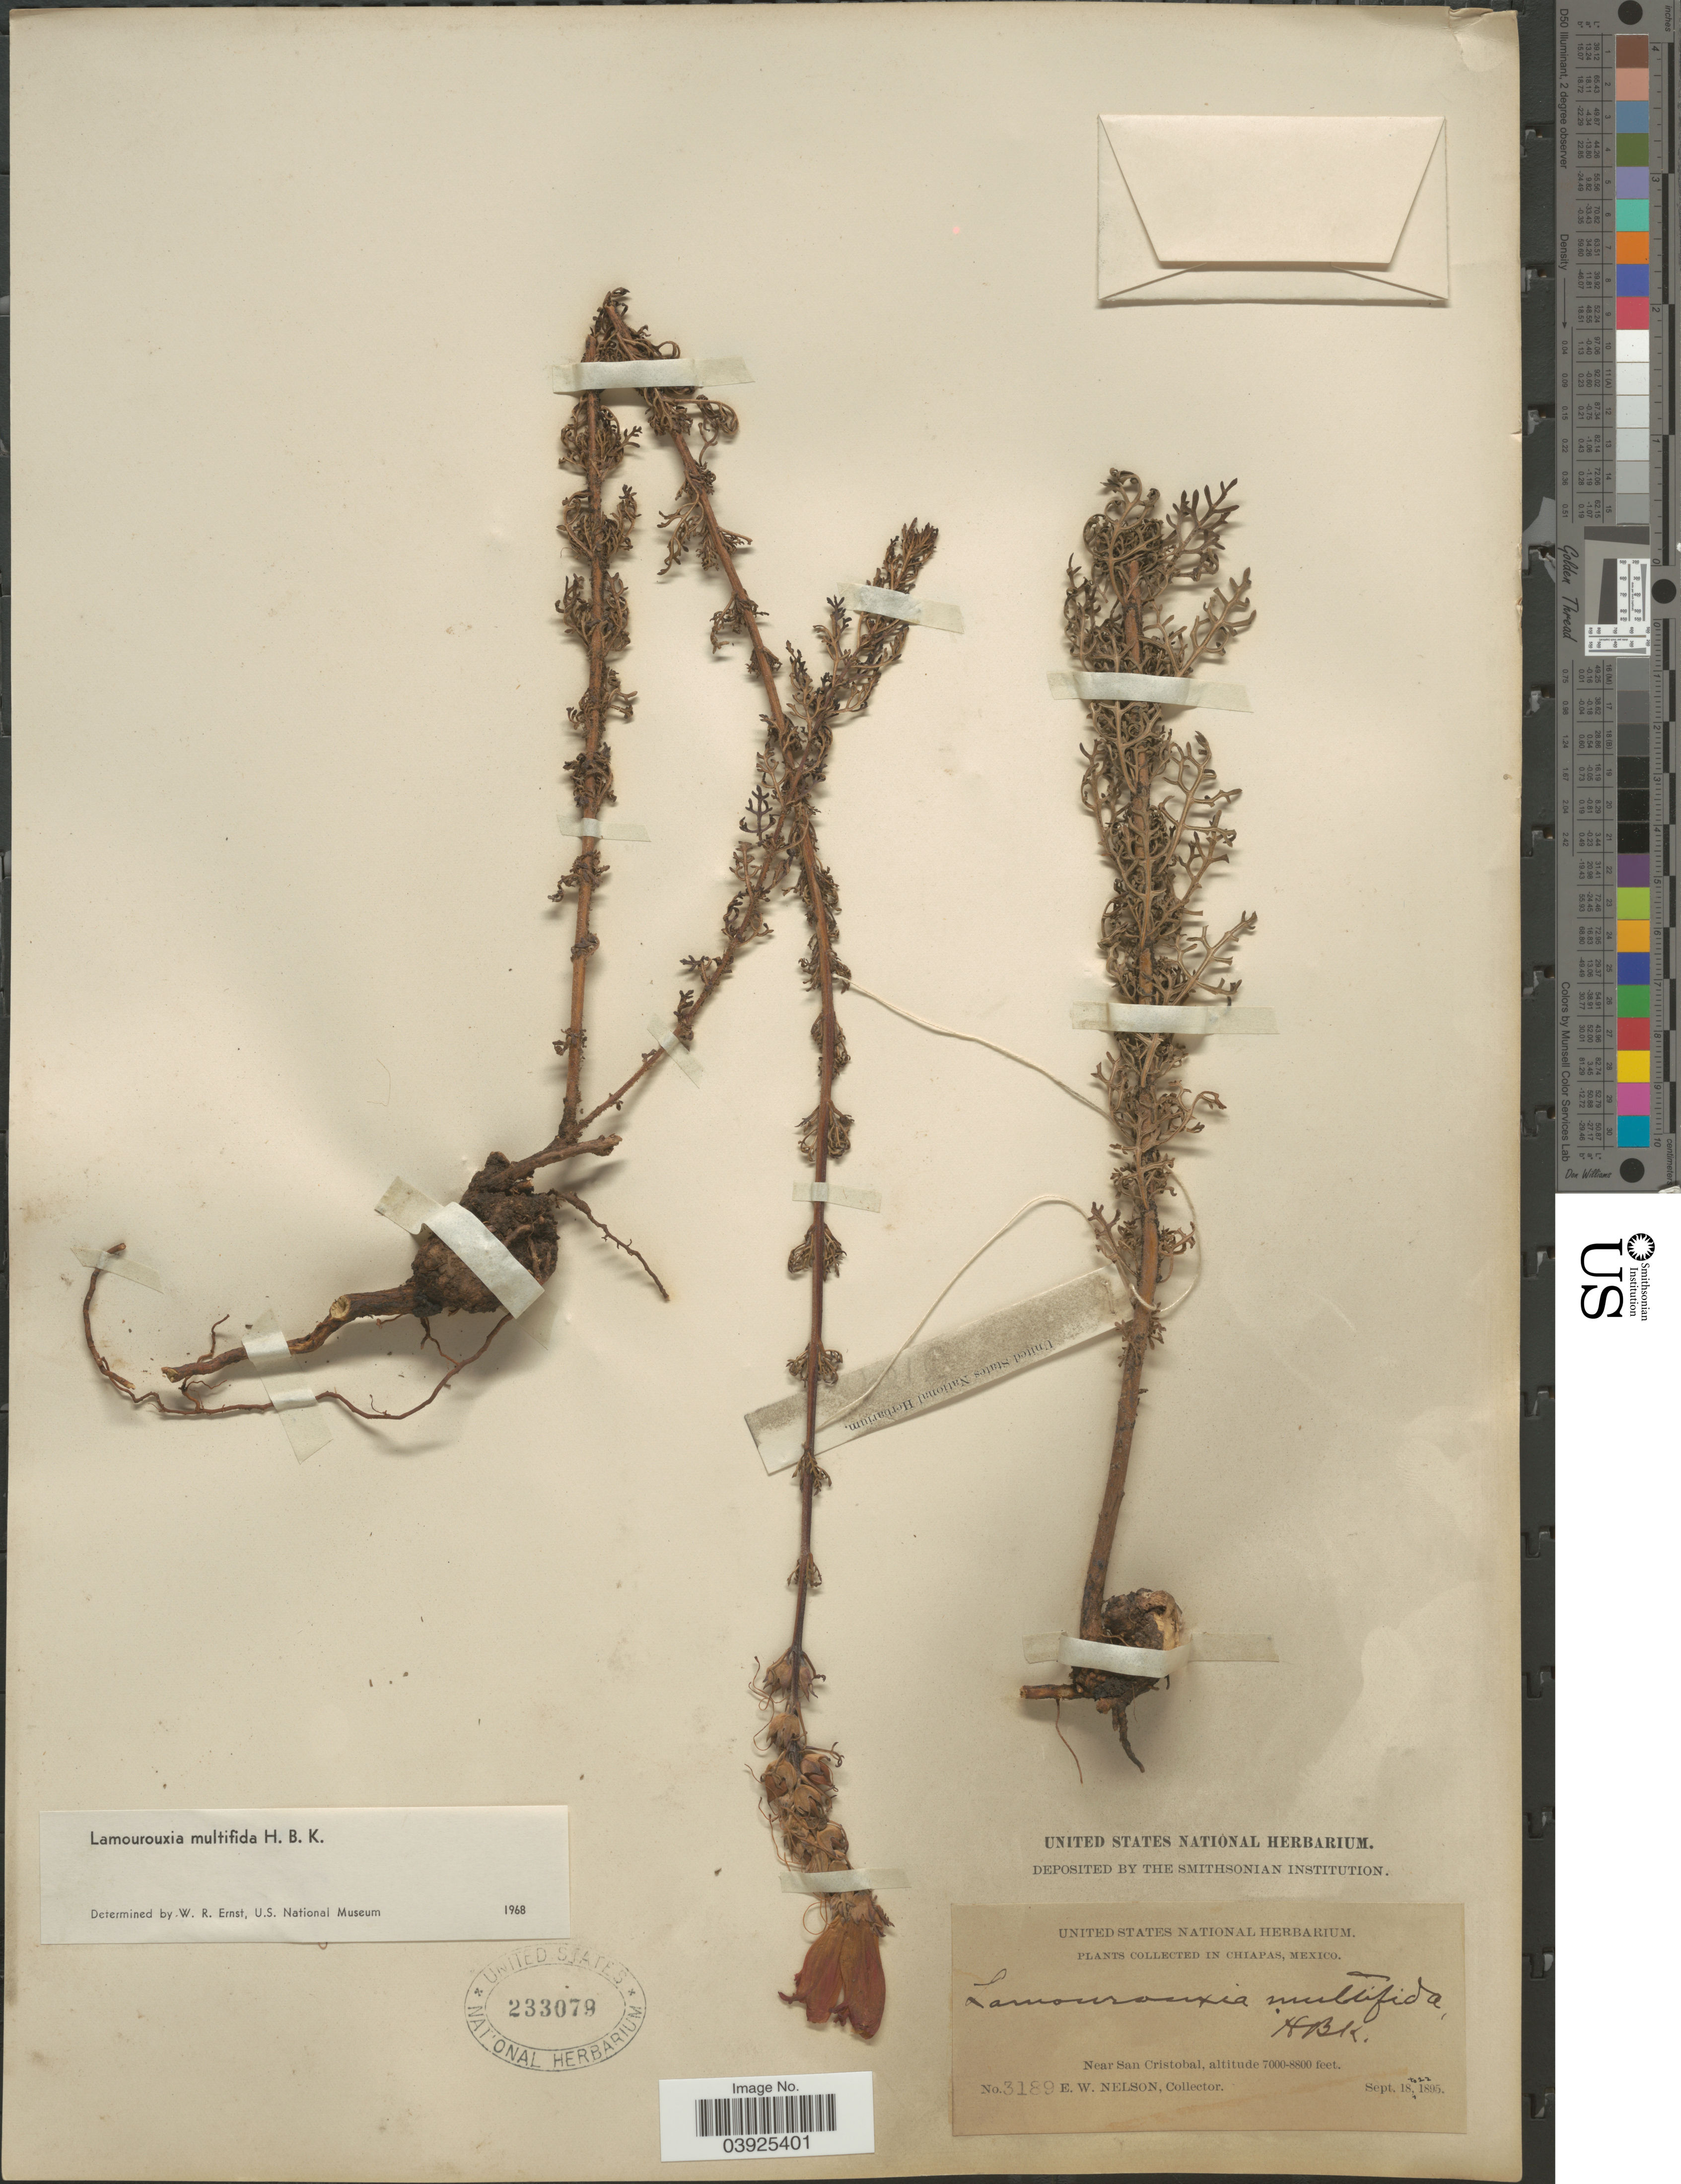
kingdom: Plantae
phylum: Tracheophyta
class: Magnoliopsida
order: Lamiales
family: Orobanchaceae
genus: Lamourouxia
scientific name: Lamourouxia multifida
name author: Kunth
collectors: E. W. Nelson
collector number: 3189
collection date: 1895-09-18/1895-09-22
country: Mexico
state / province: Chiapas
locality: Near San Cristobal.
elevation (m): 2134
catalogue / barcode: US 233079